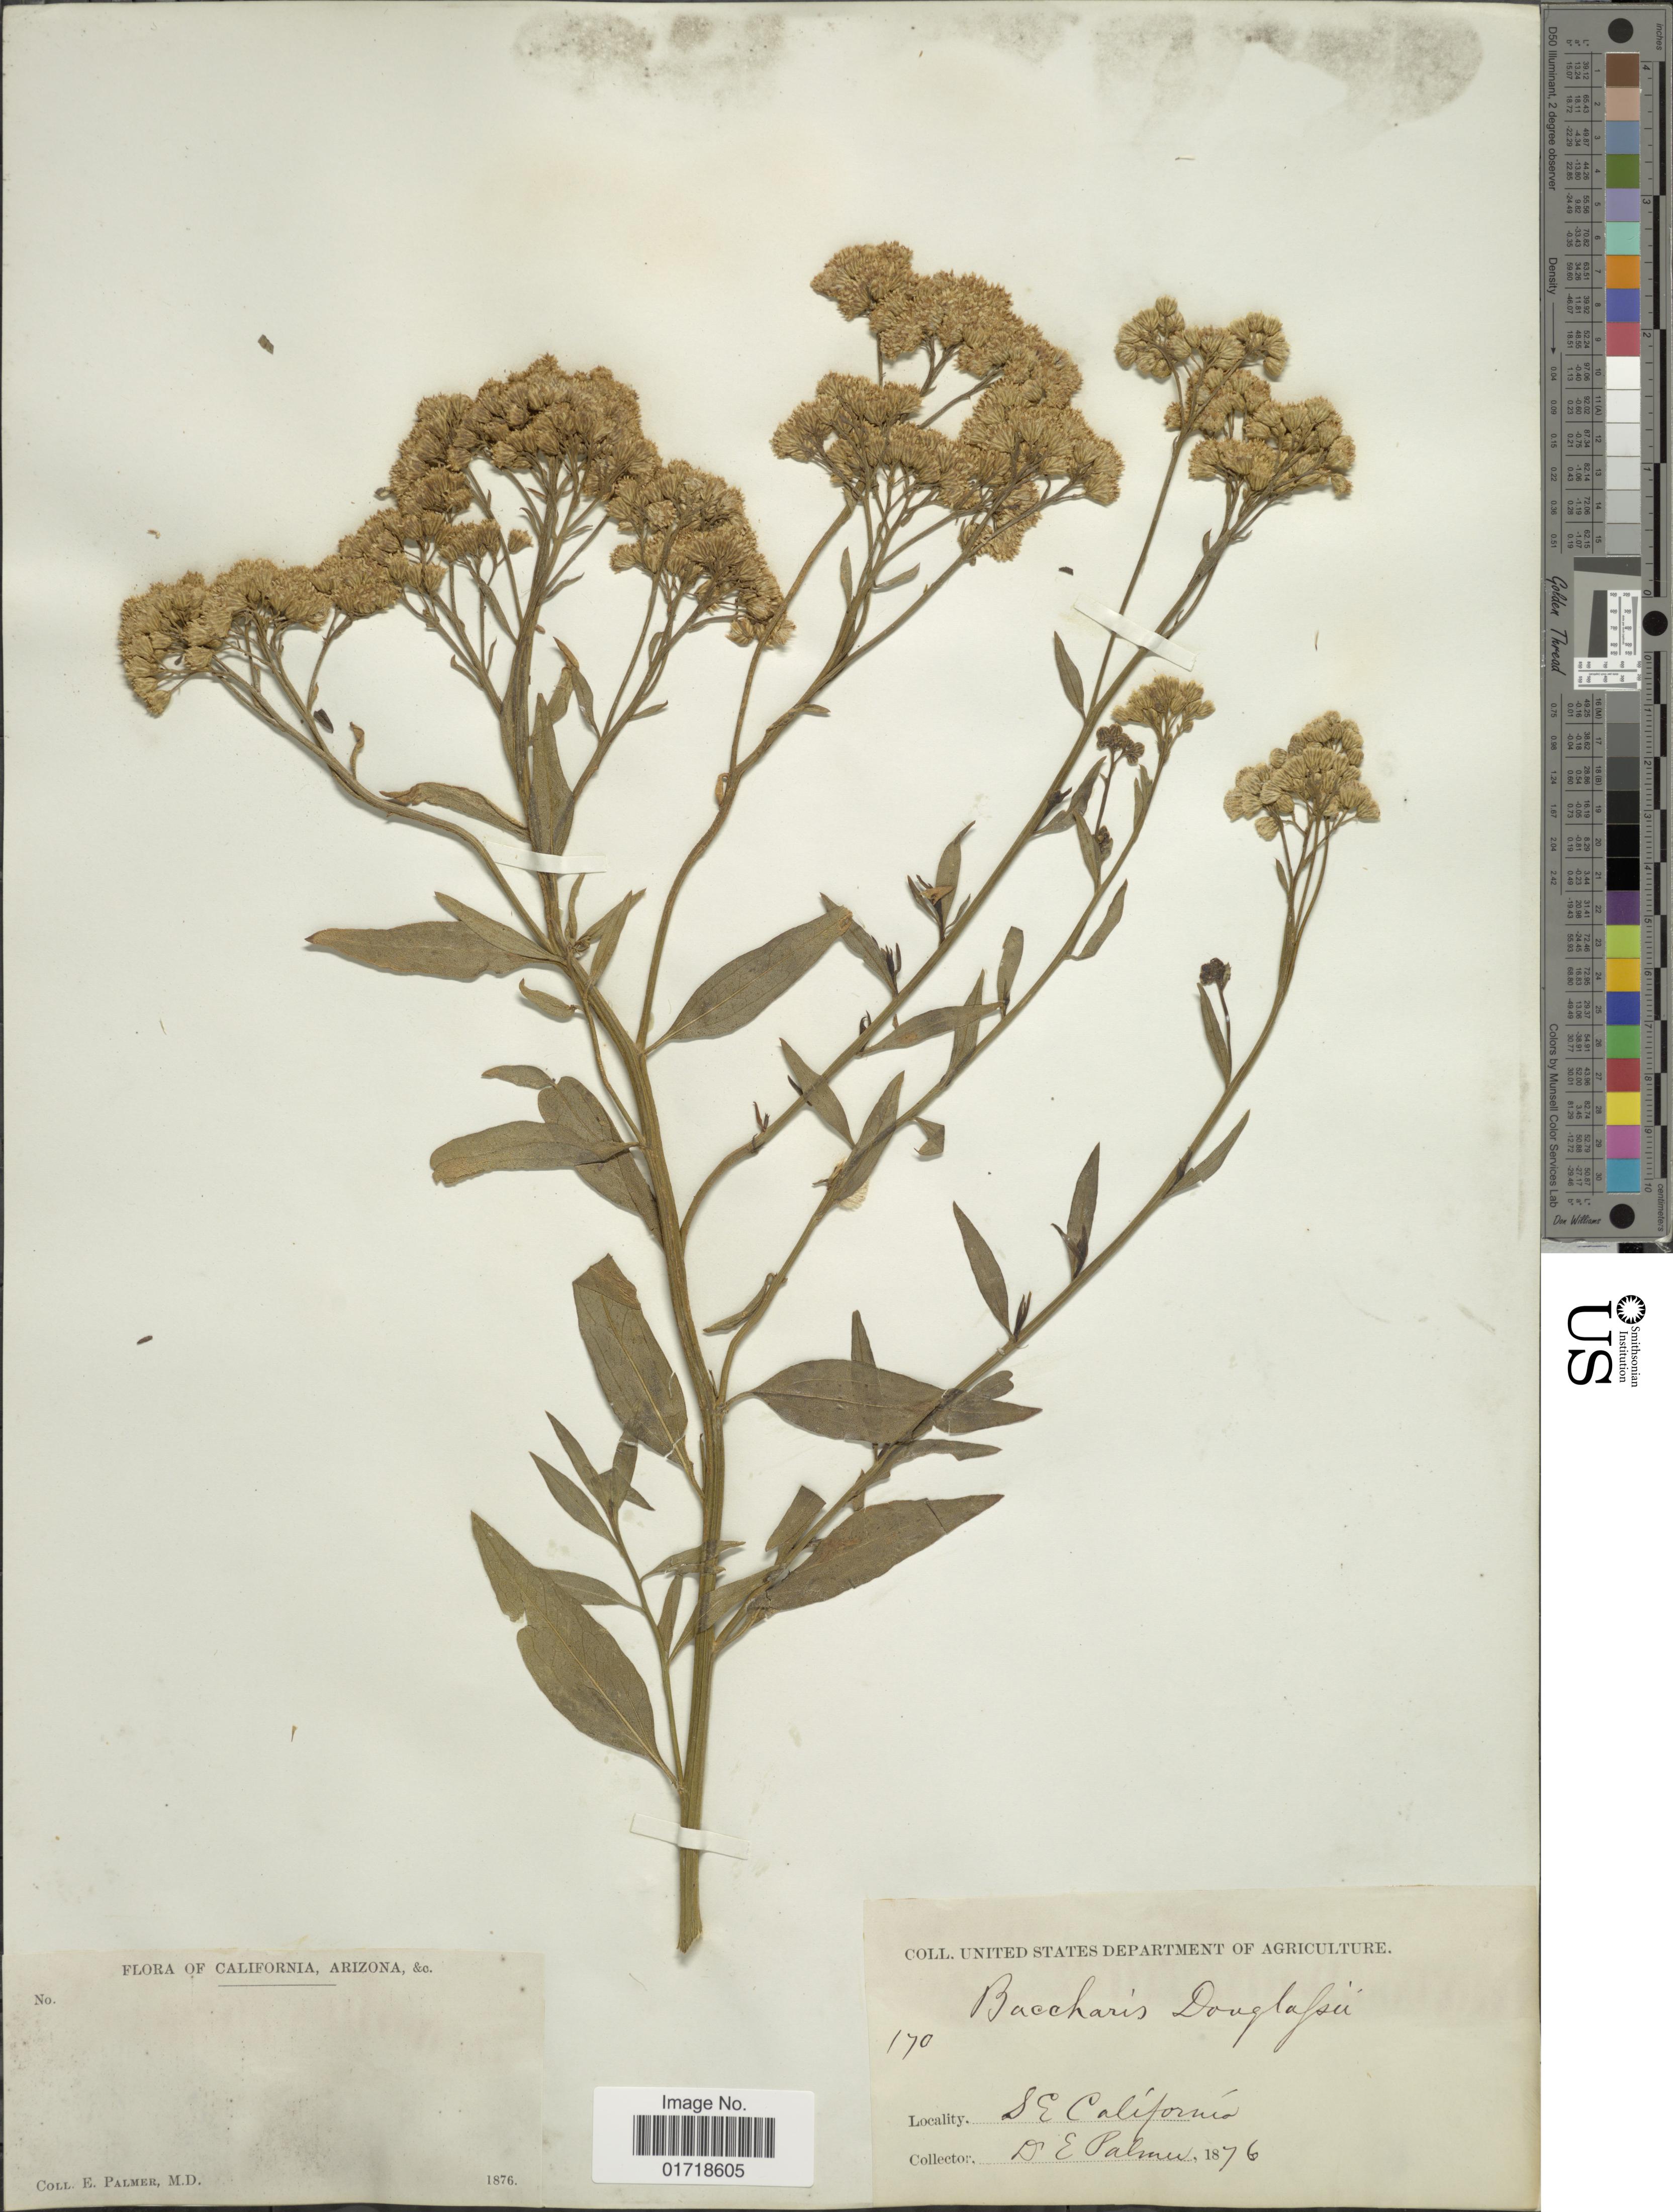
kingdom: Plantae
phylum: Tracheophyta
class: Magnoliopsida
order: Asterales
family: Asteraceae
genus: Baccharis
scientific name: Baccharis douglasii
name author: DC.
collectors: D. E. Palmer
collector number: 170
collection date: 1876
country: United States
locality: S. E. California, Arizona.